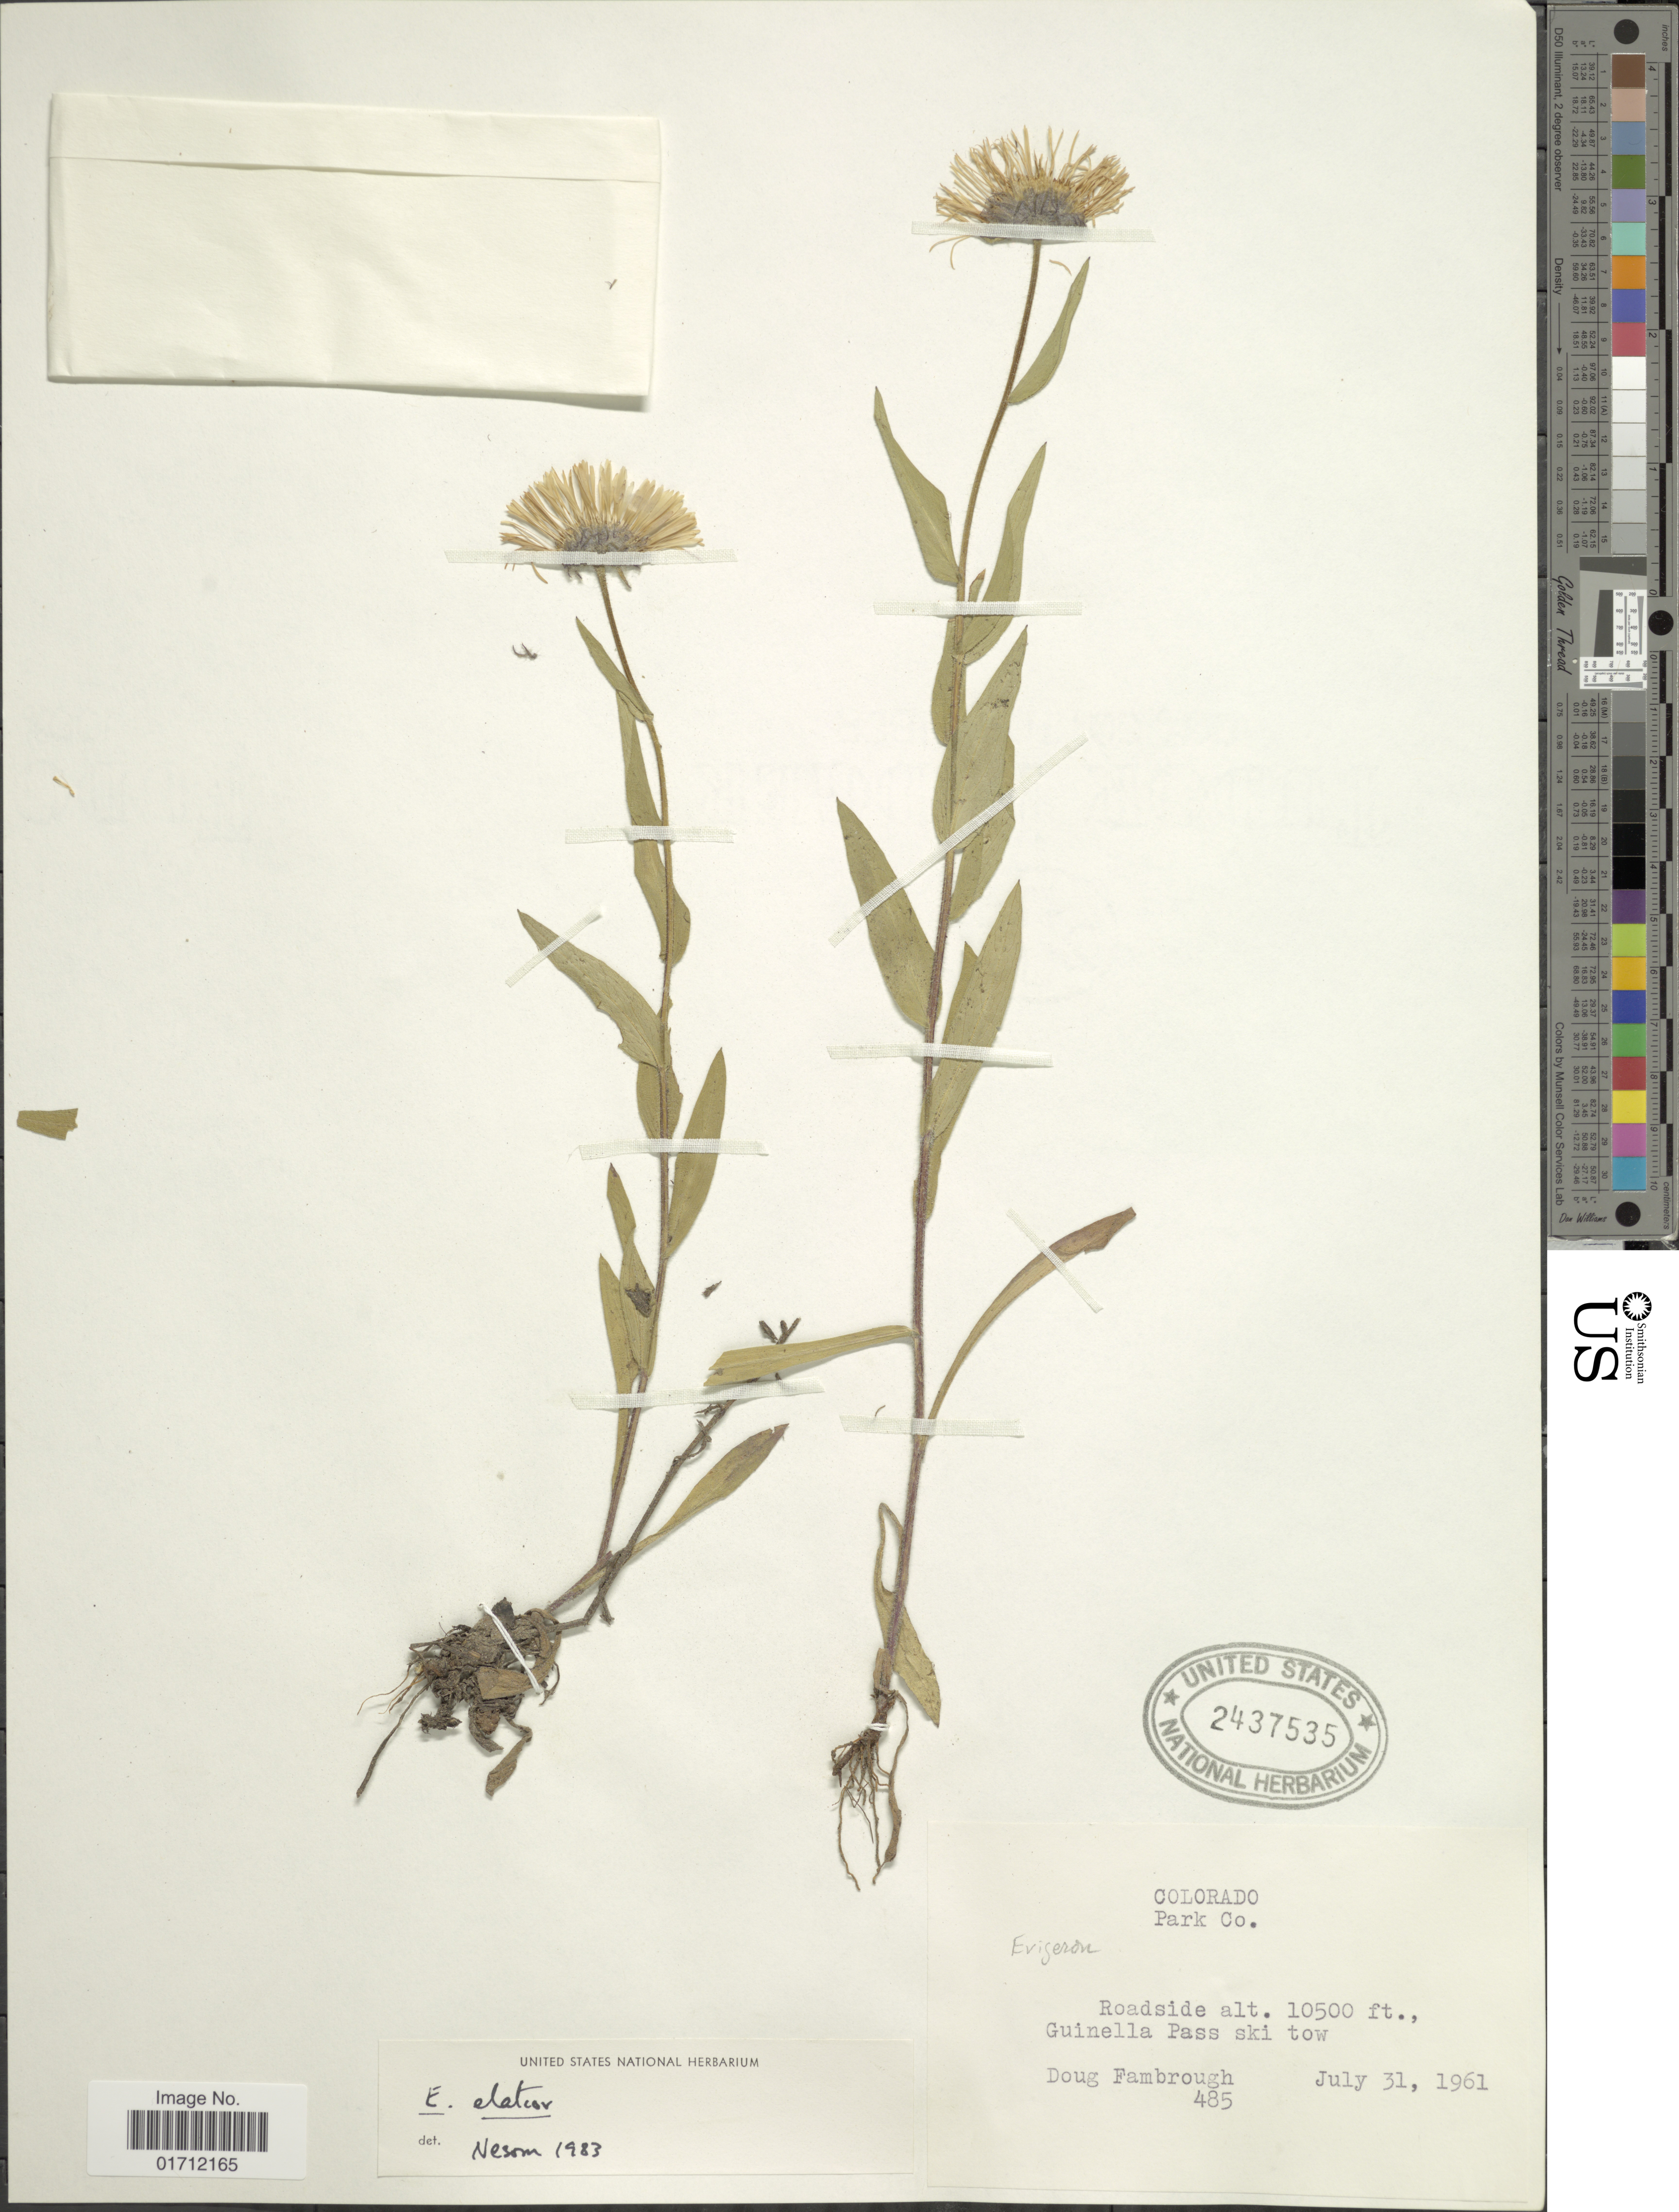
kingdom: Plantae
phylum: Tracheophyta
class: Magnoliopsida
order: Asterales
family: Asteraceae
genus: Erigeron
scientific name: Erigeron elatior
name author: (A. Gray) Greene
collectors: D. Fambrough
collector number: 485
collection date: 1961-07-31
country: United States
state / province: Colorado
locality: Park Co., Guinella Pass ski tow.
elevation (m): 3200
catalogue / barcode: US 2437535